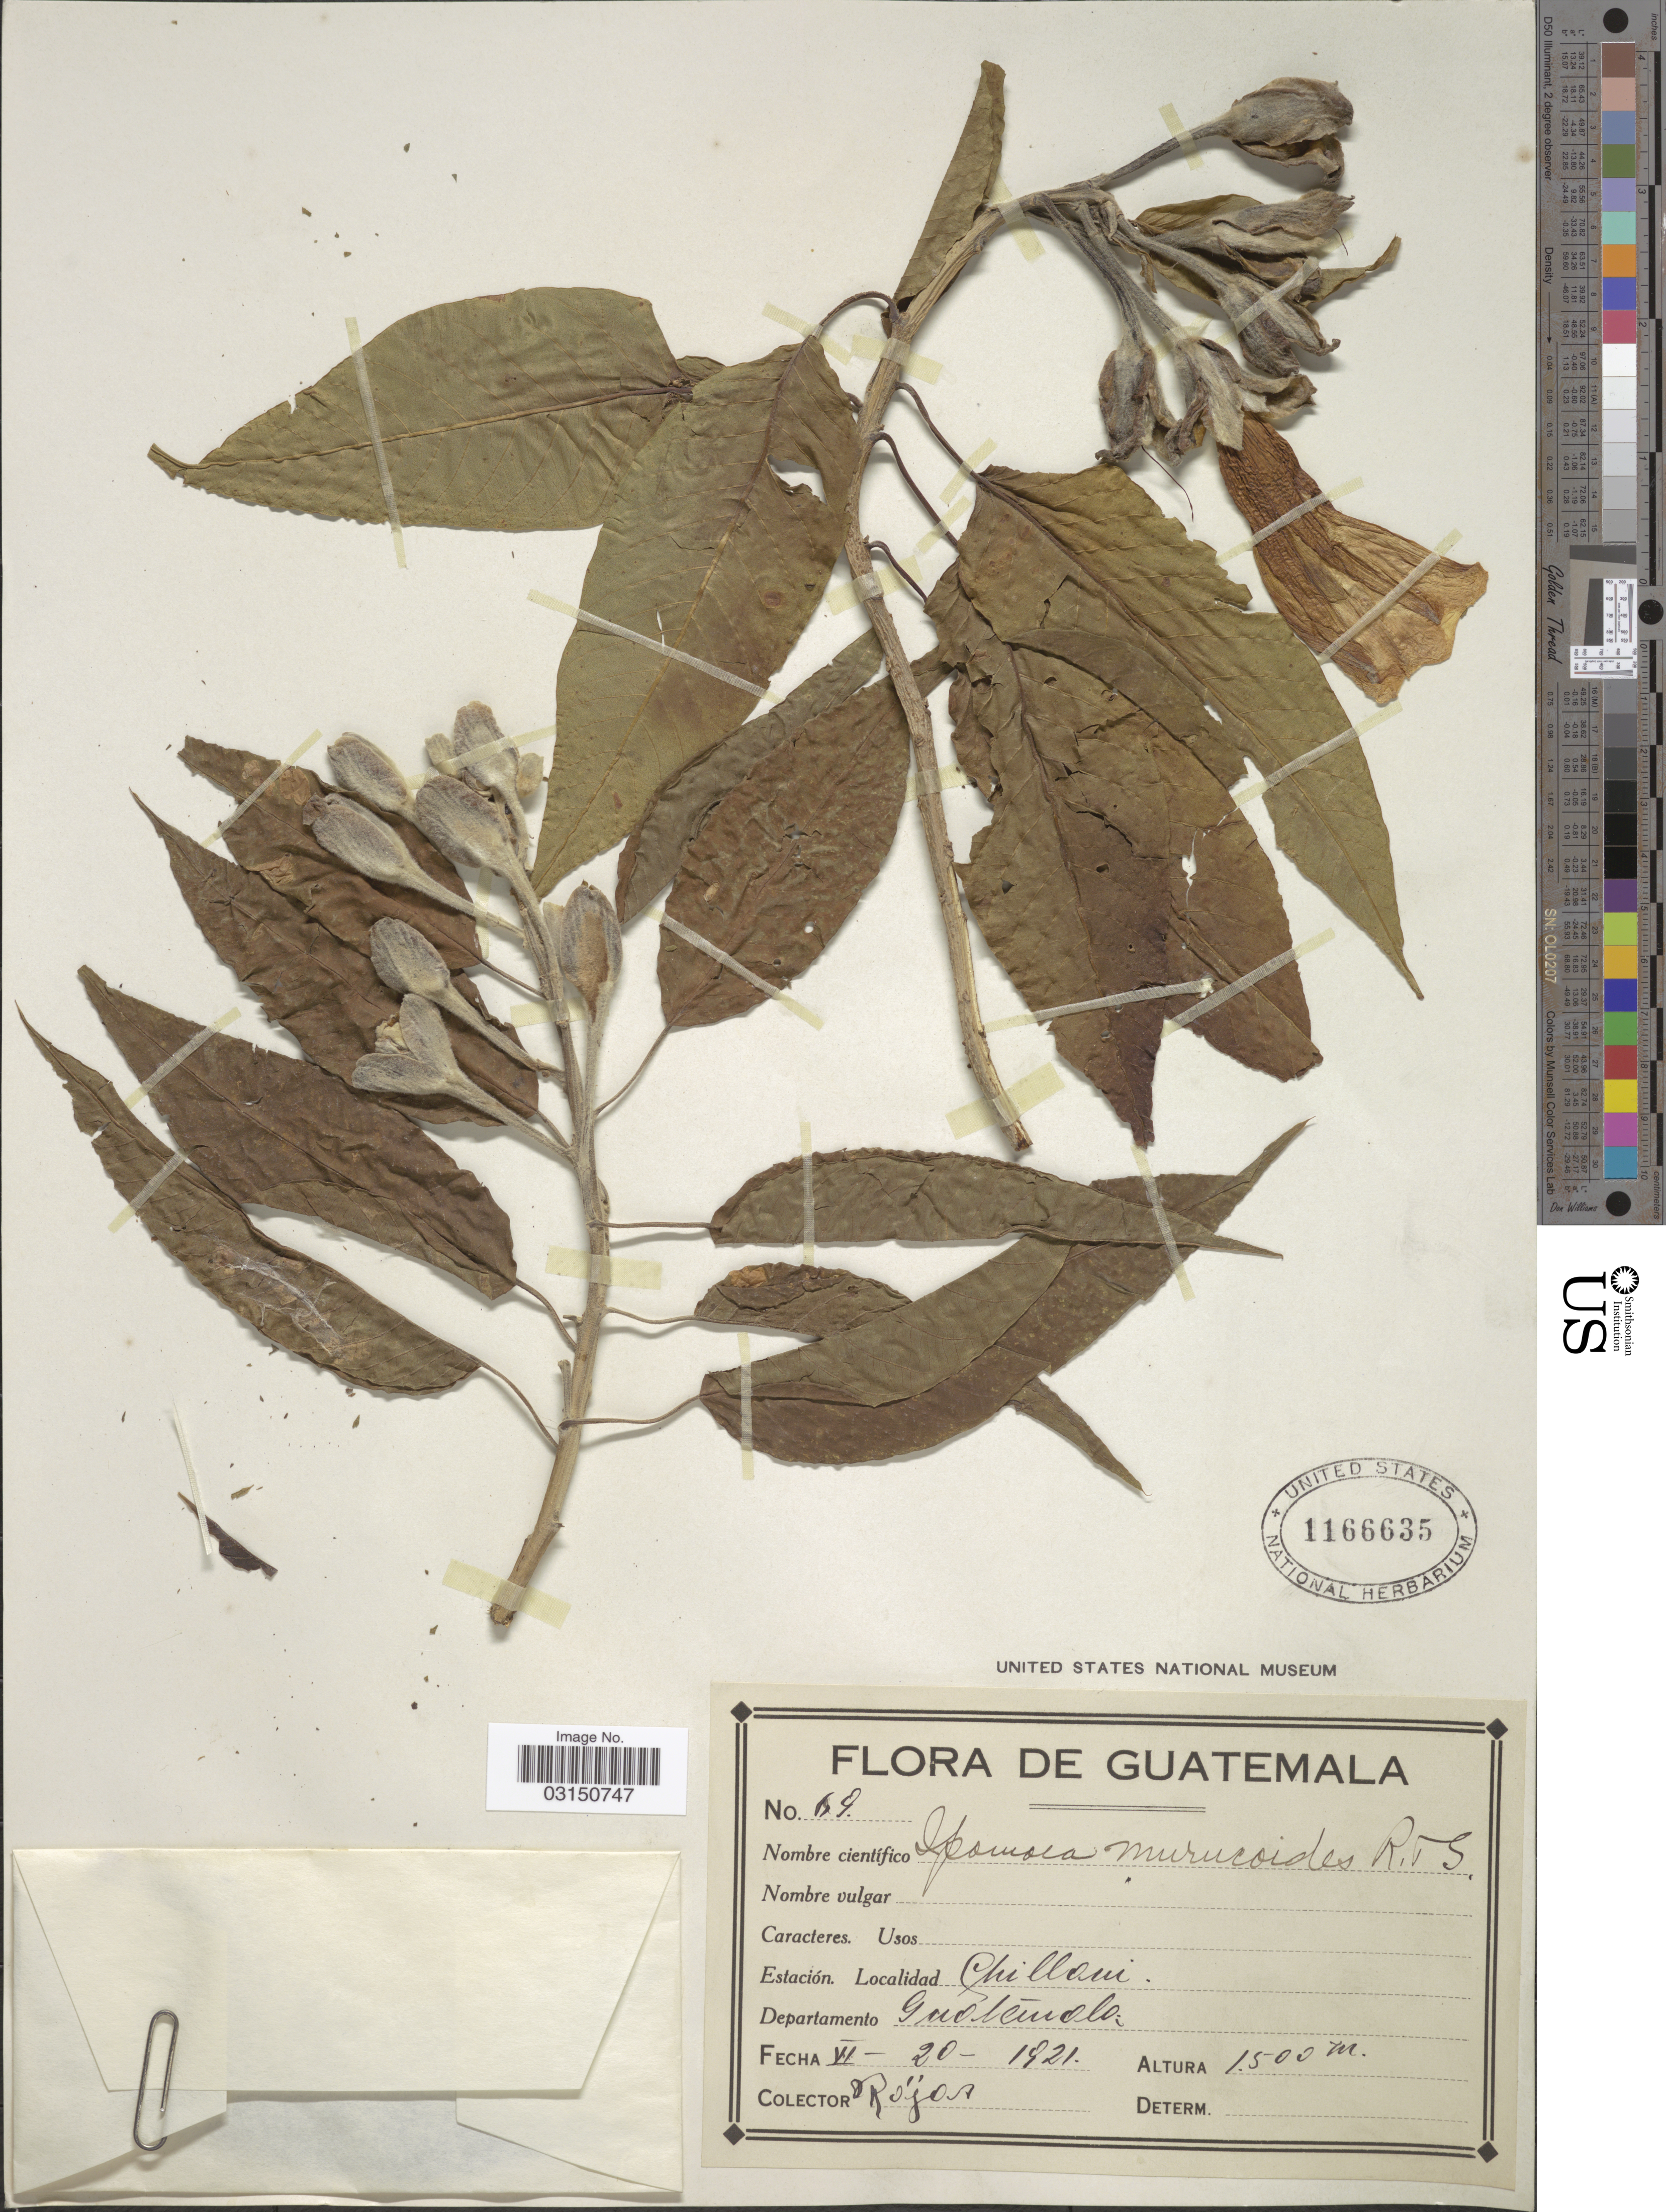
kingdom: Plantae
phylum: Tracheophyta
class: Magnoliopsida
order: Solanales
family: Convolvulaceae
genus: Ipomoea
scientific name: Ipomoea murucoides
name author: Roem. & Schult.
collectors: Rójos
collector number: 69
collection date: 1921-07-20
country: Guatemala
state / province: Guatemala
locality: Chillani. Departamento Guatemala.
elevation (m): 1500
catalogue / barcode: US 1166635